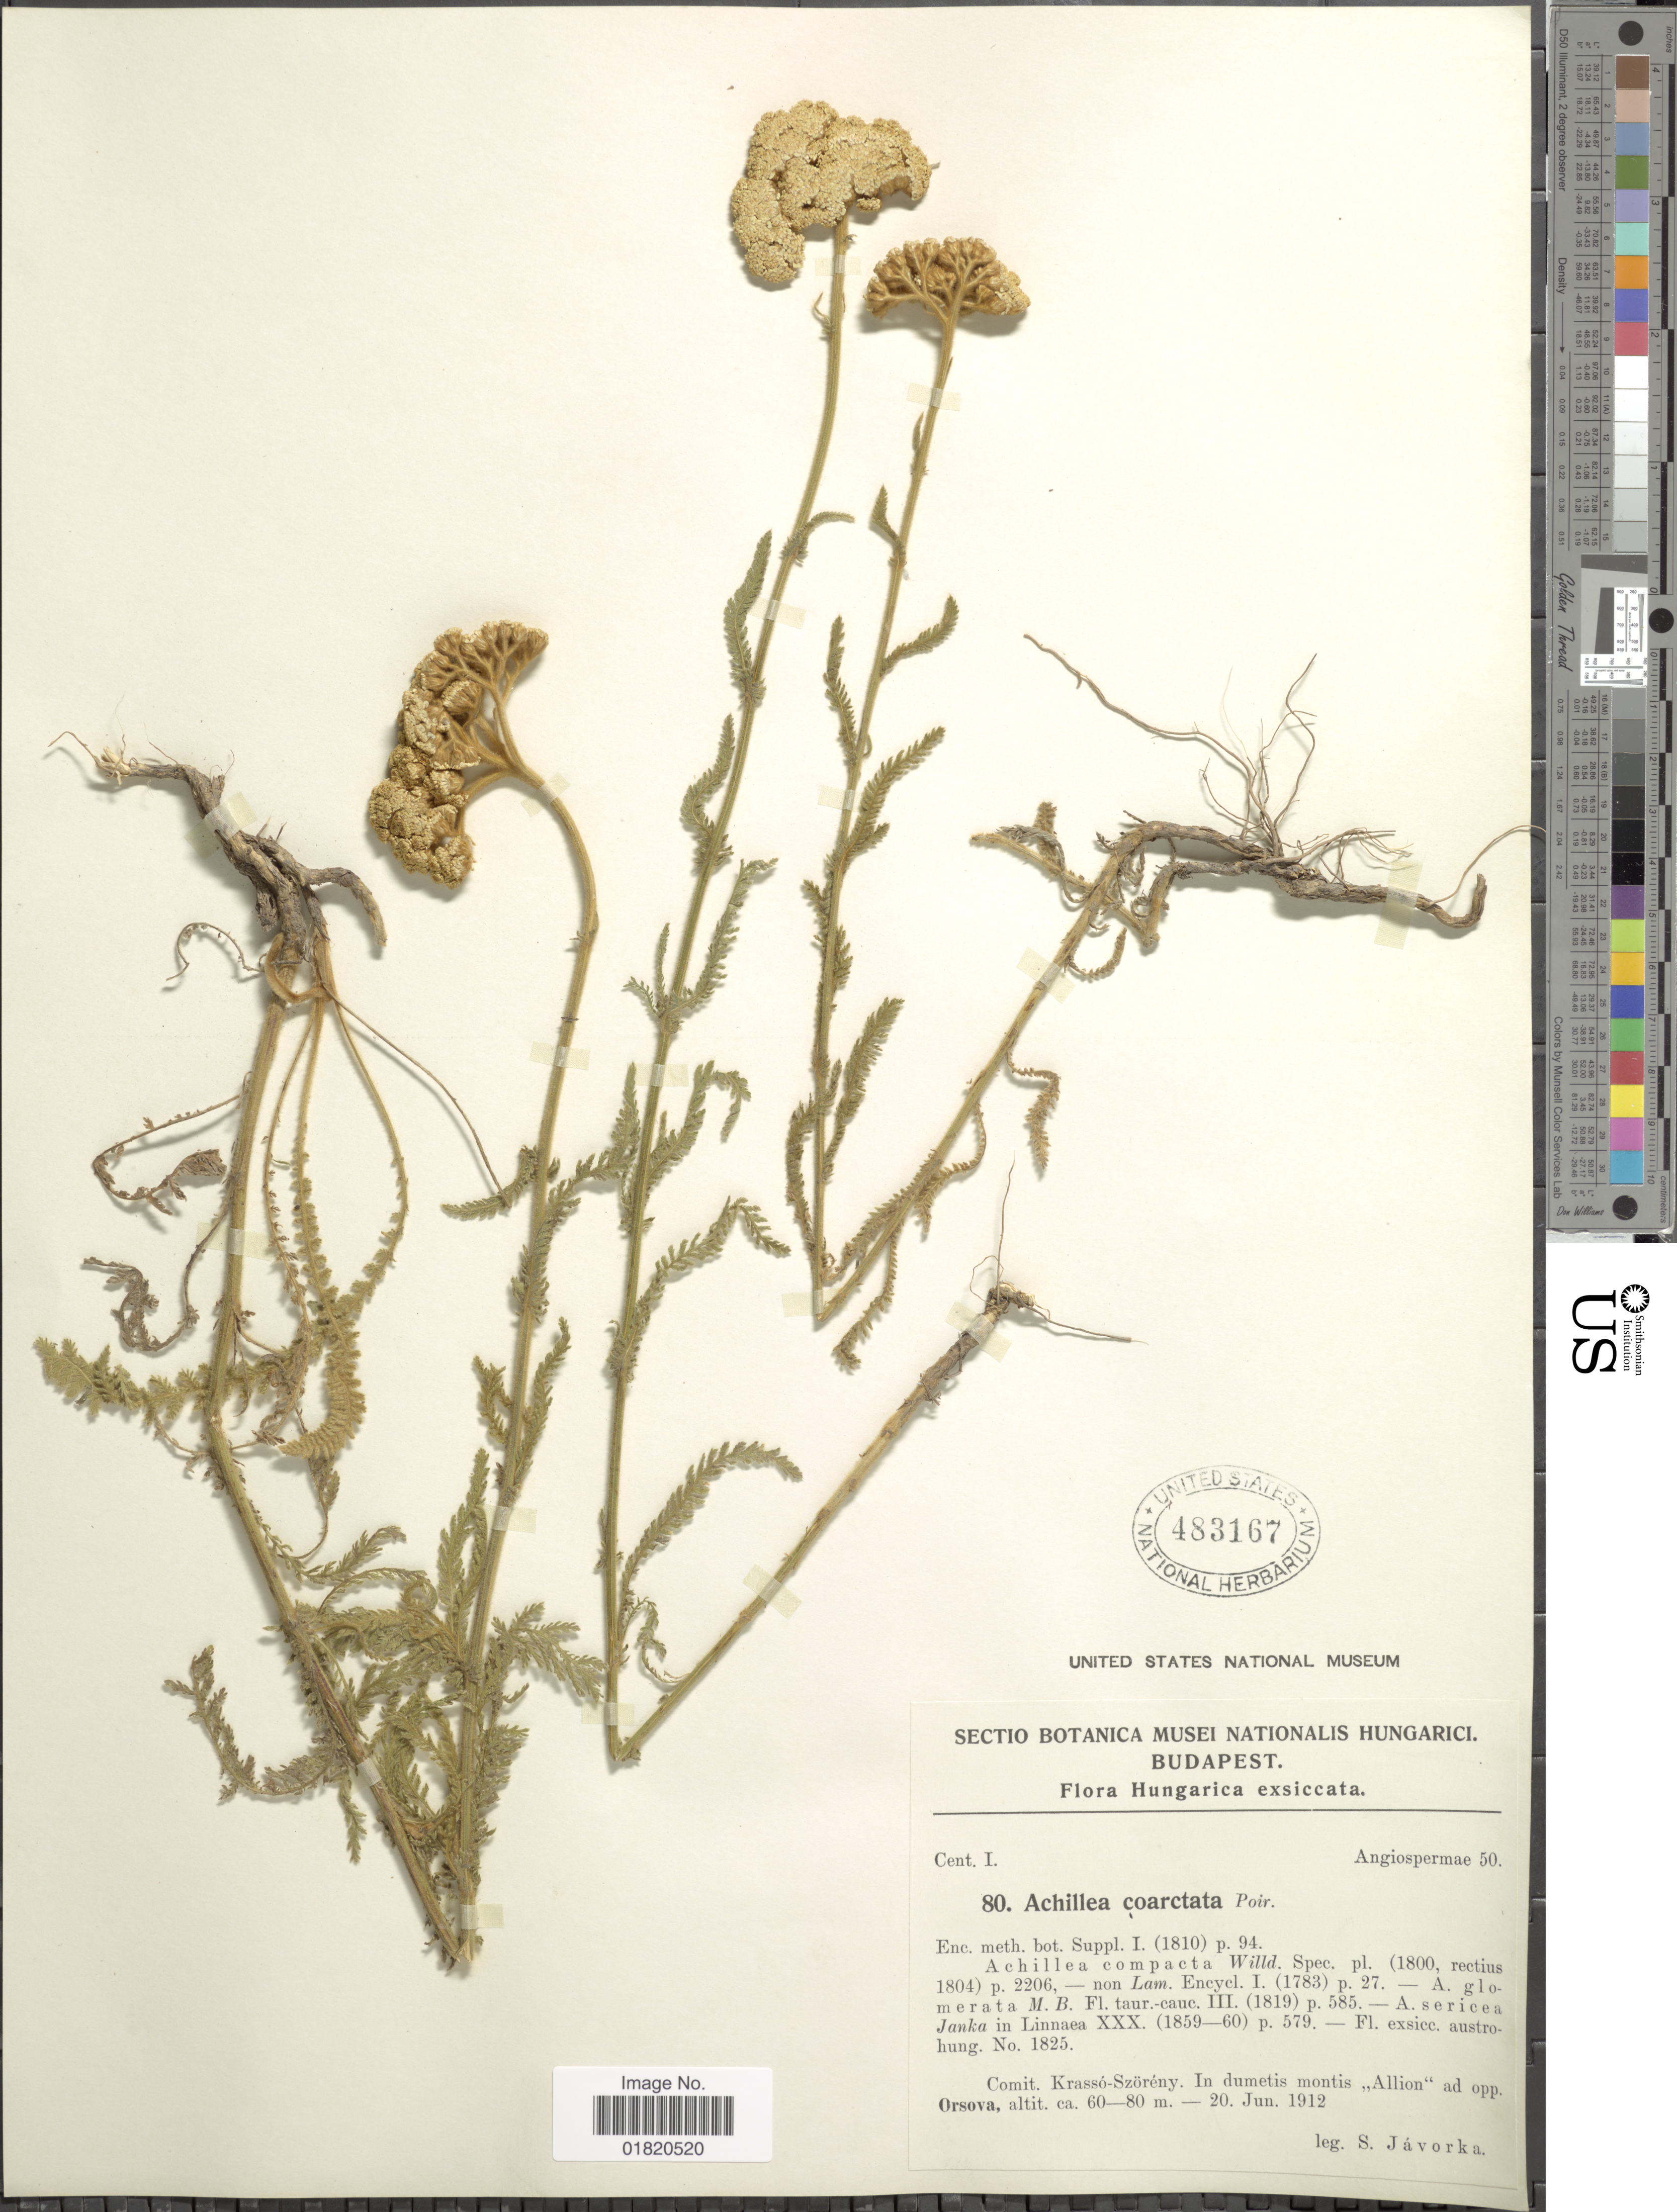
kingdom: Plantae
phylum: Tracheophyta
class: Magnoliopsida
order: Asterales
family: Asteraceae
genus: Achillea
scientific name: Achillea coarctata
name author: Poir.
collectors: S. Javorka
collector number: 80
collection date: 1912-06-20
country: Hungary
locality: Comit. Krassó-Szörény. In dumetis montis "Allion" ad opp. Orsova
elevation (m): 60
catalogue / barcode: US 483167